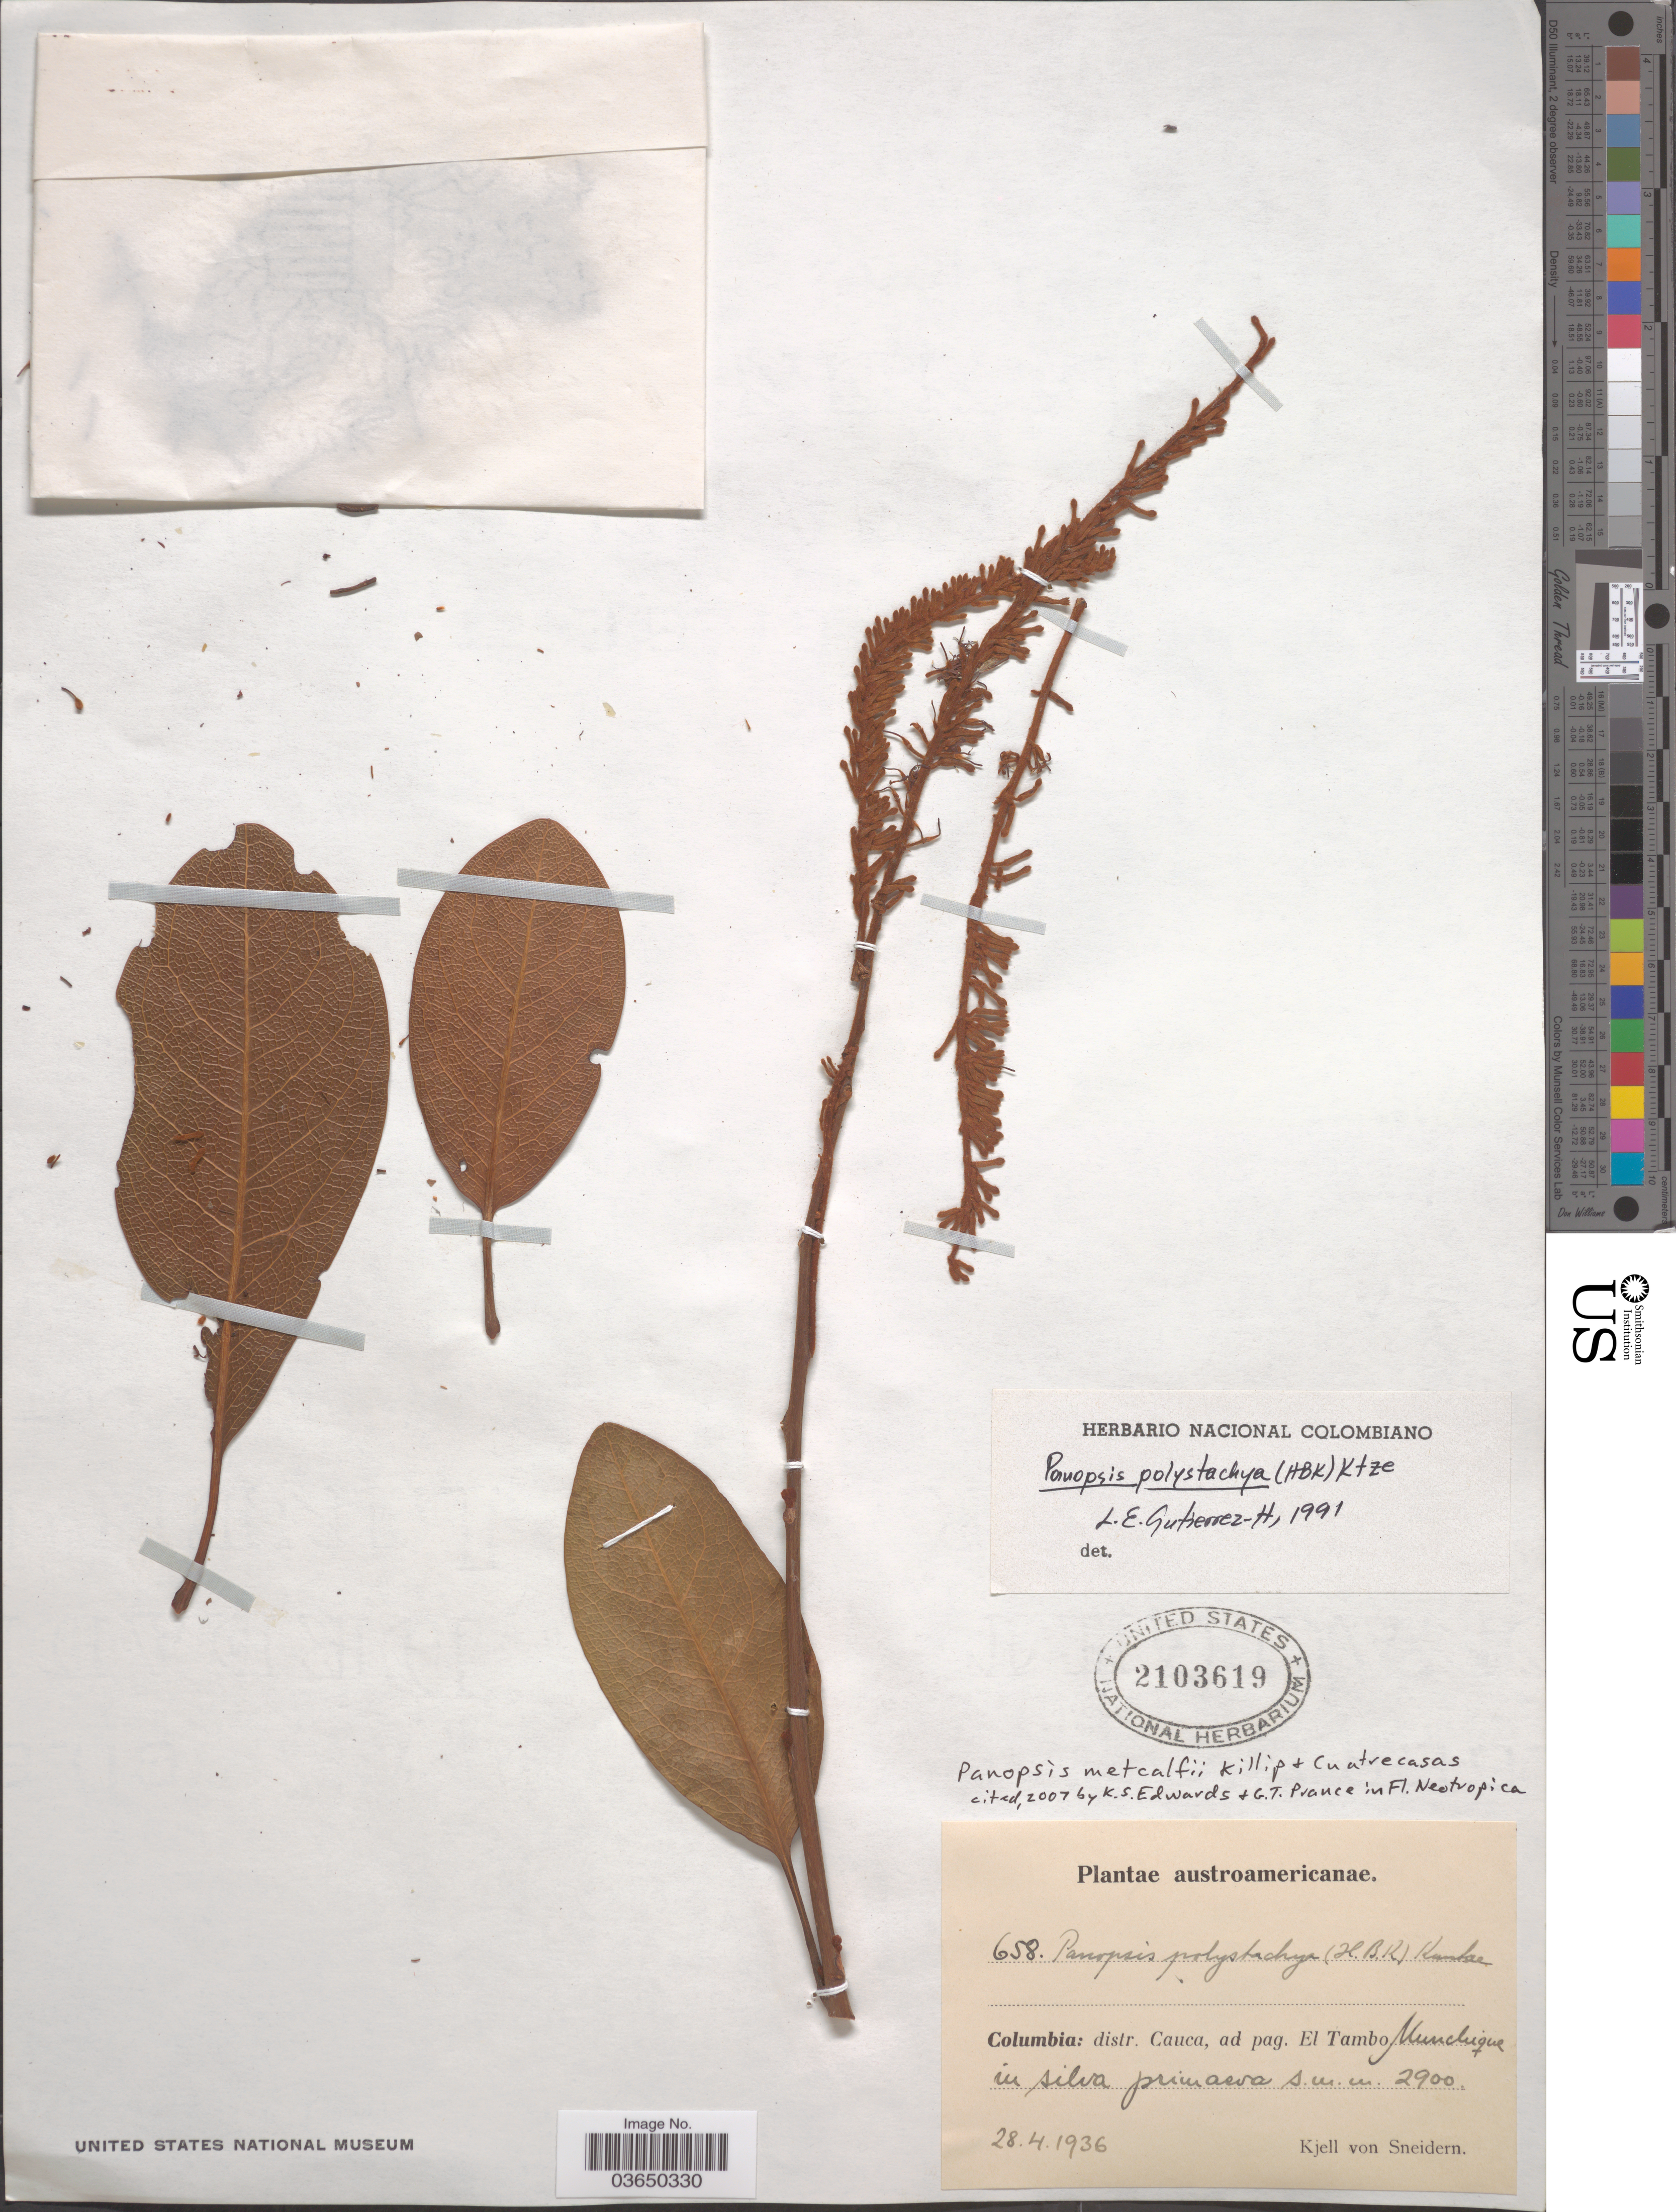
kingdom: Plantae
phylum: Tracheophyta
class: Magnoliopsida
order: Proteales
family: Proteaceae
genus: Panopsis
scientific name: Panopsis metcalfii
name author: Killip & Cuatrec.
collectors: K. von Sneidern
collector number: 658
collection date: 1936-04-28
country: Colombia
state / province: Cauca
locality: Distr. Cauca, ad pag. El Tambo Muncluque in silva primaeva.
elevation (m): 2900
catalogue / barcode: US 2103619